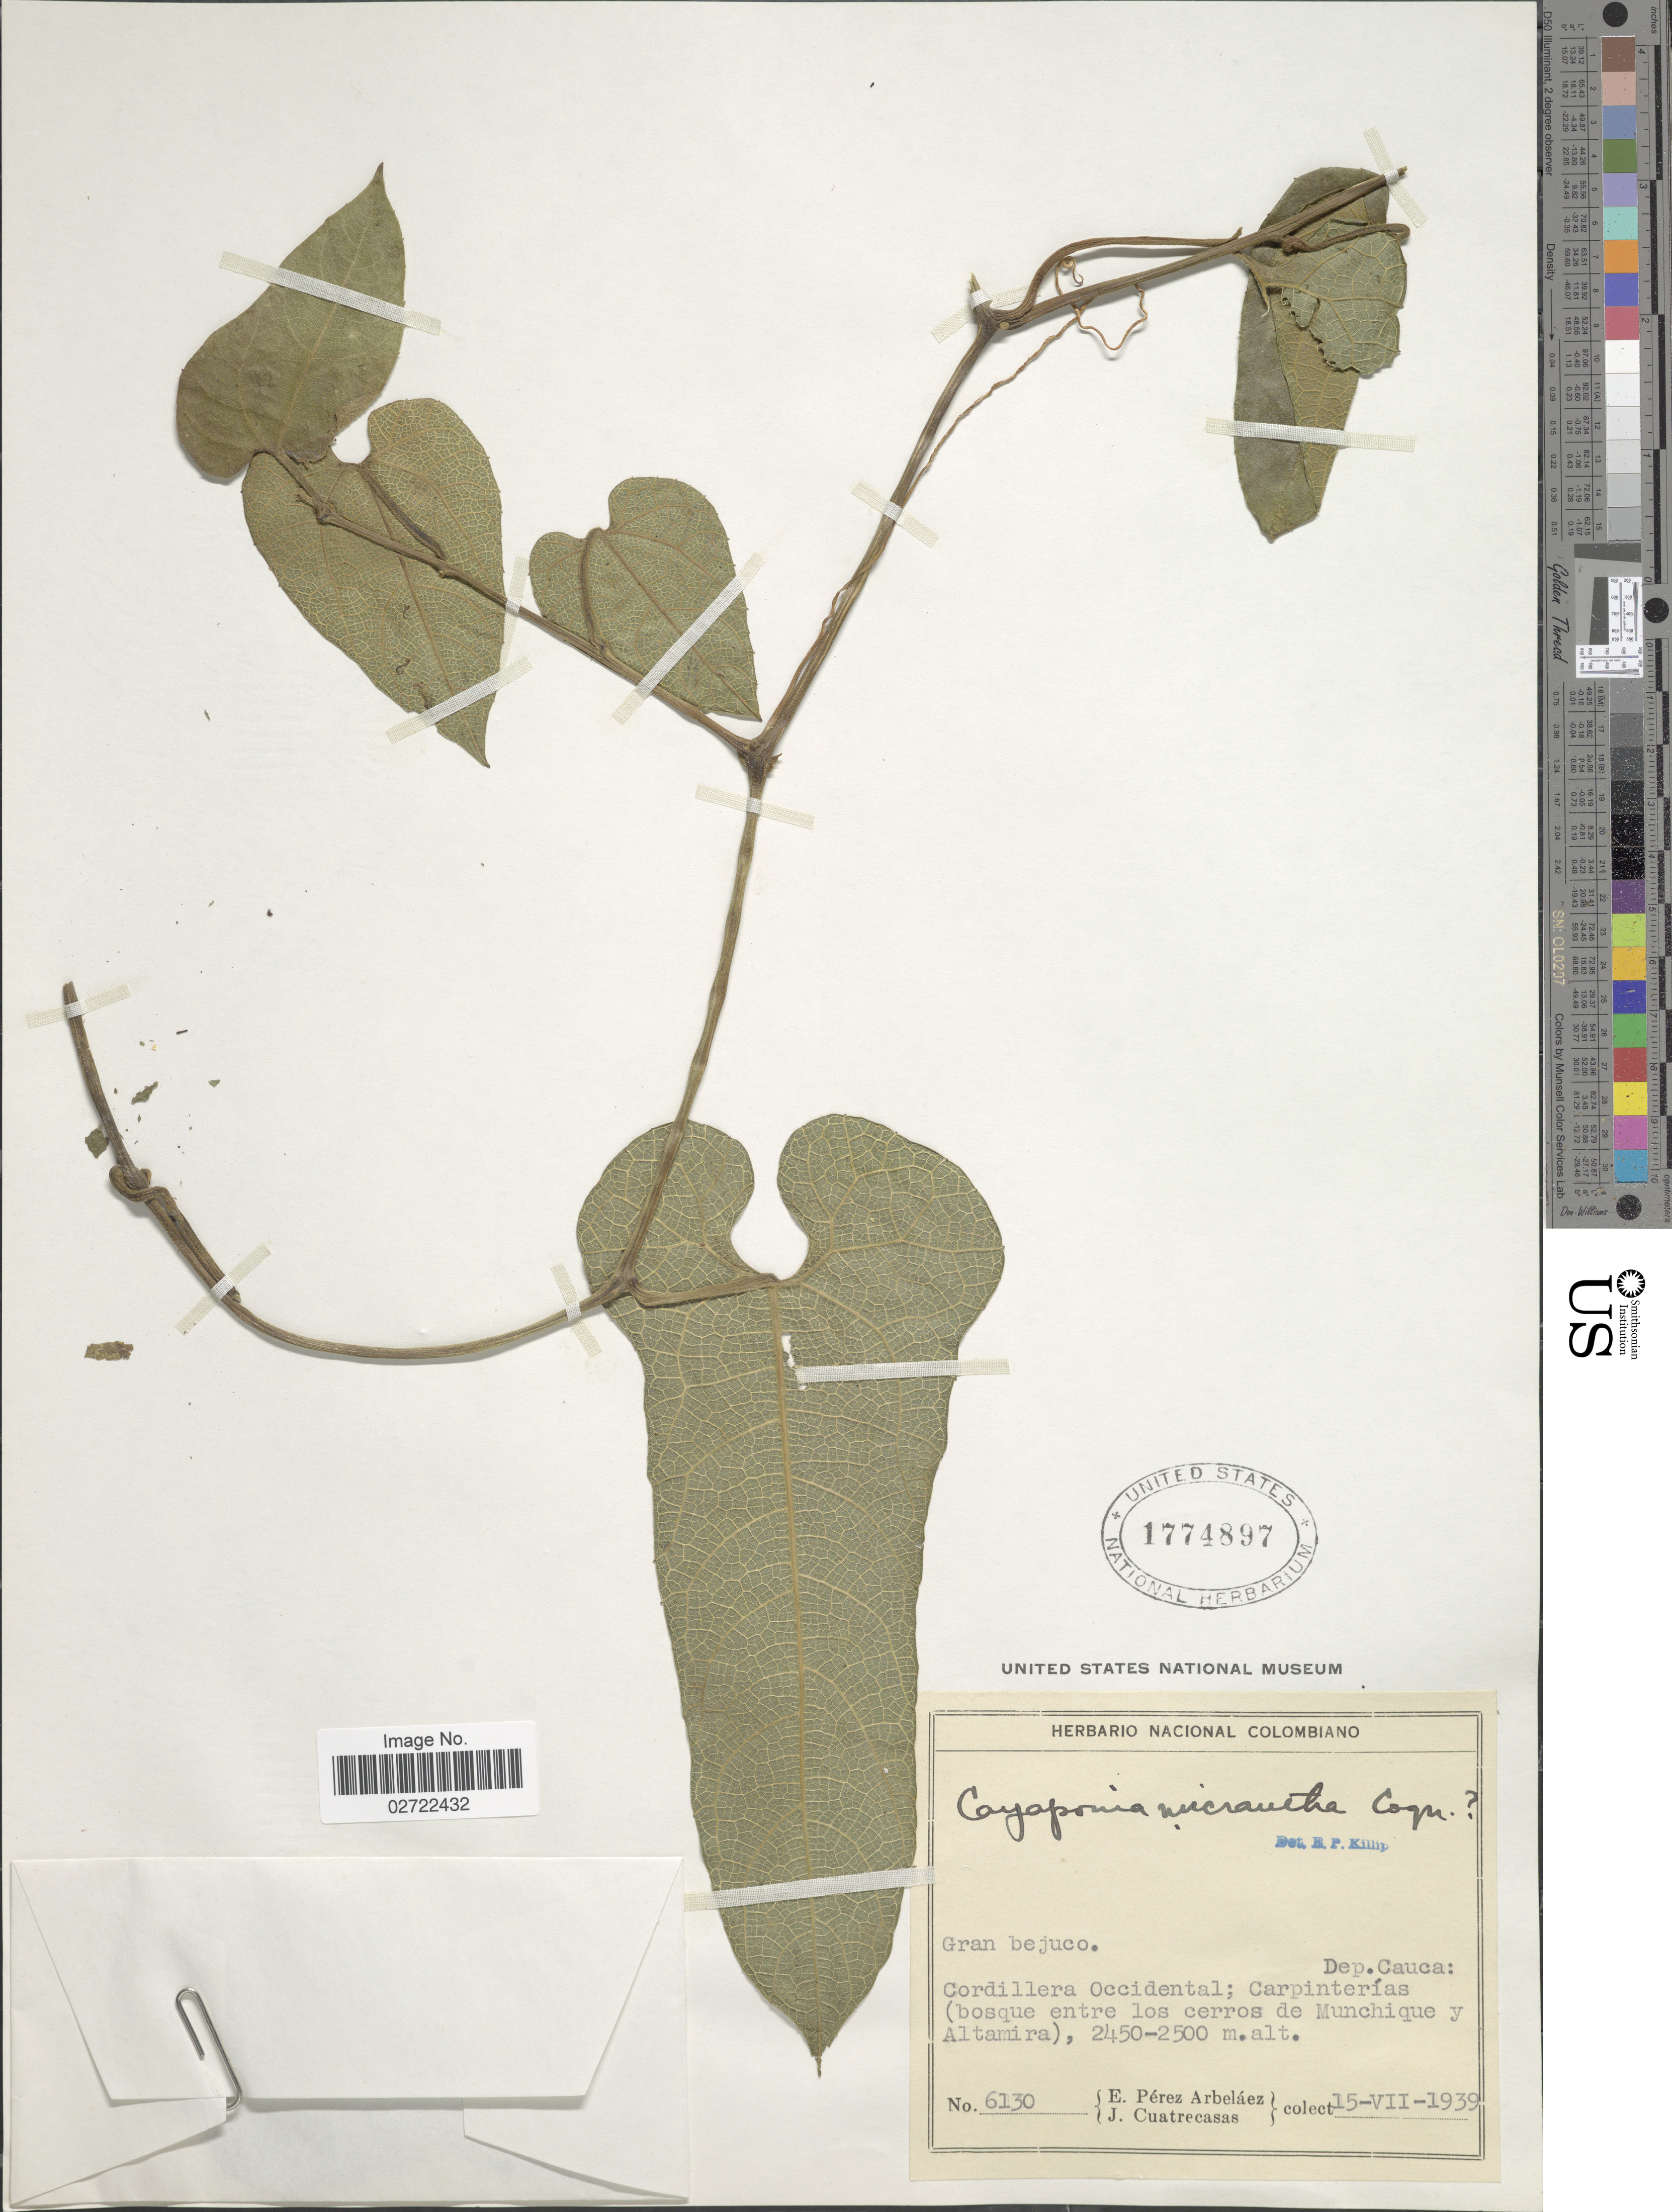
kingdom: Plantae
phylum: Tracheophyta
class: Magnoliopsida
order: Cucurbitales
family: Cucurbitaceae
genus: Cayaponia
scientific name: Cayaponia sp.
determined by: Nee, Michael H.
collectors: E. Pérez Arbeláez & J. Cuatrecasas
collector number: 6130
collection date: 1939-07-15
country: Colombia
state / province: Cauca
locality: Dep. Cauca: Cordillera Occidental; Carpinterías (bosque entre los cerros de Munchique y Altamira).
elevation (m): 2450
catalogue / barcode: US 1774897